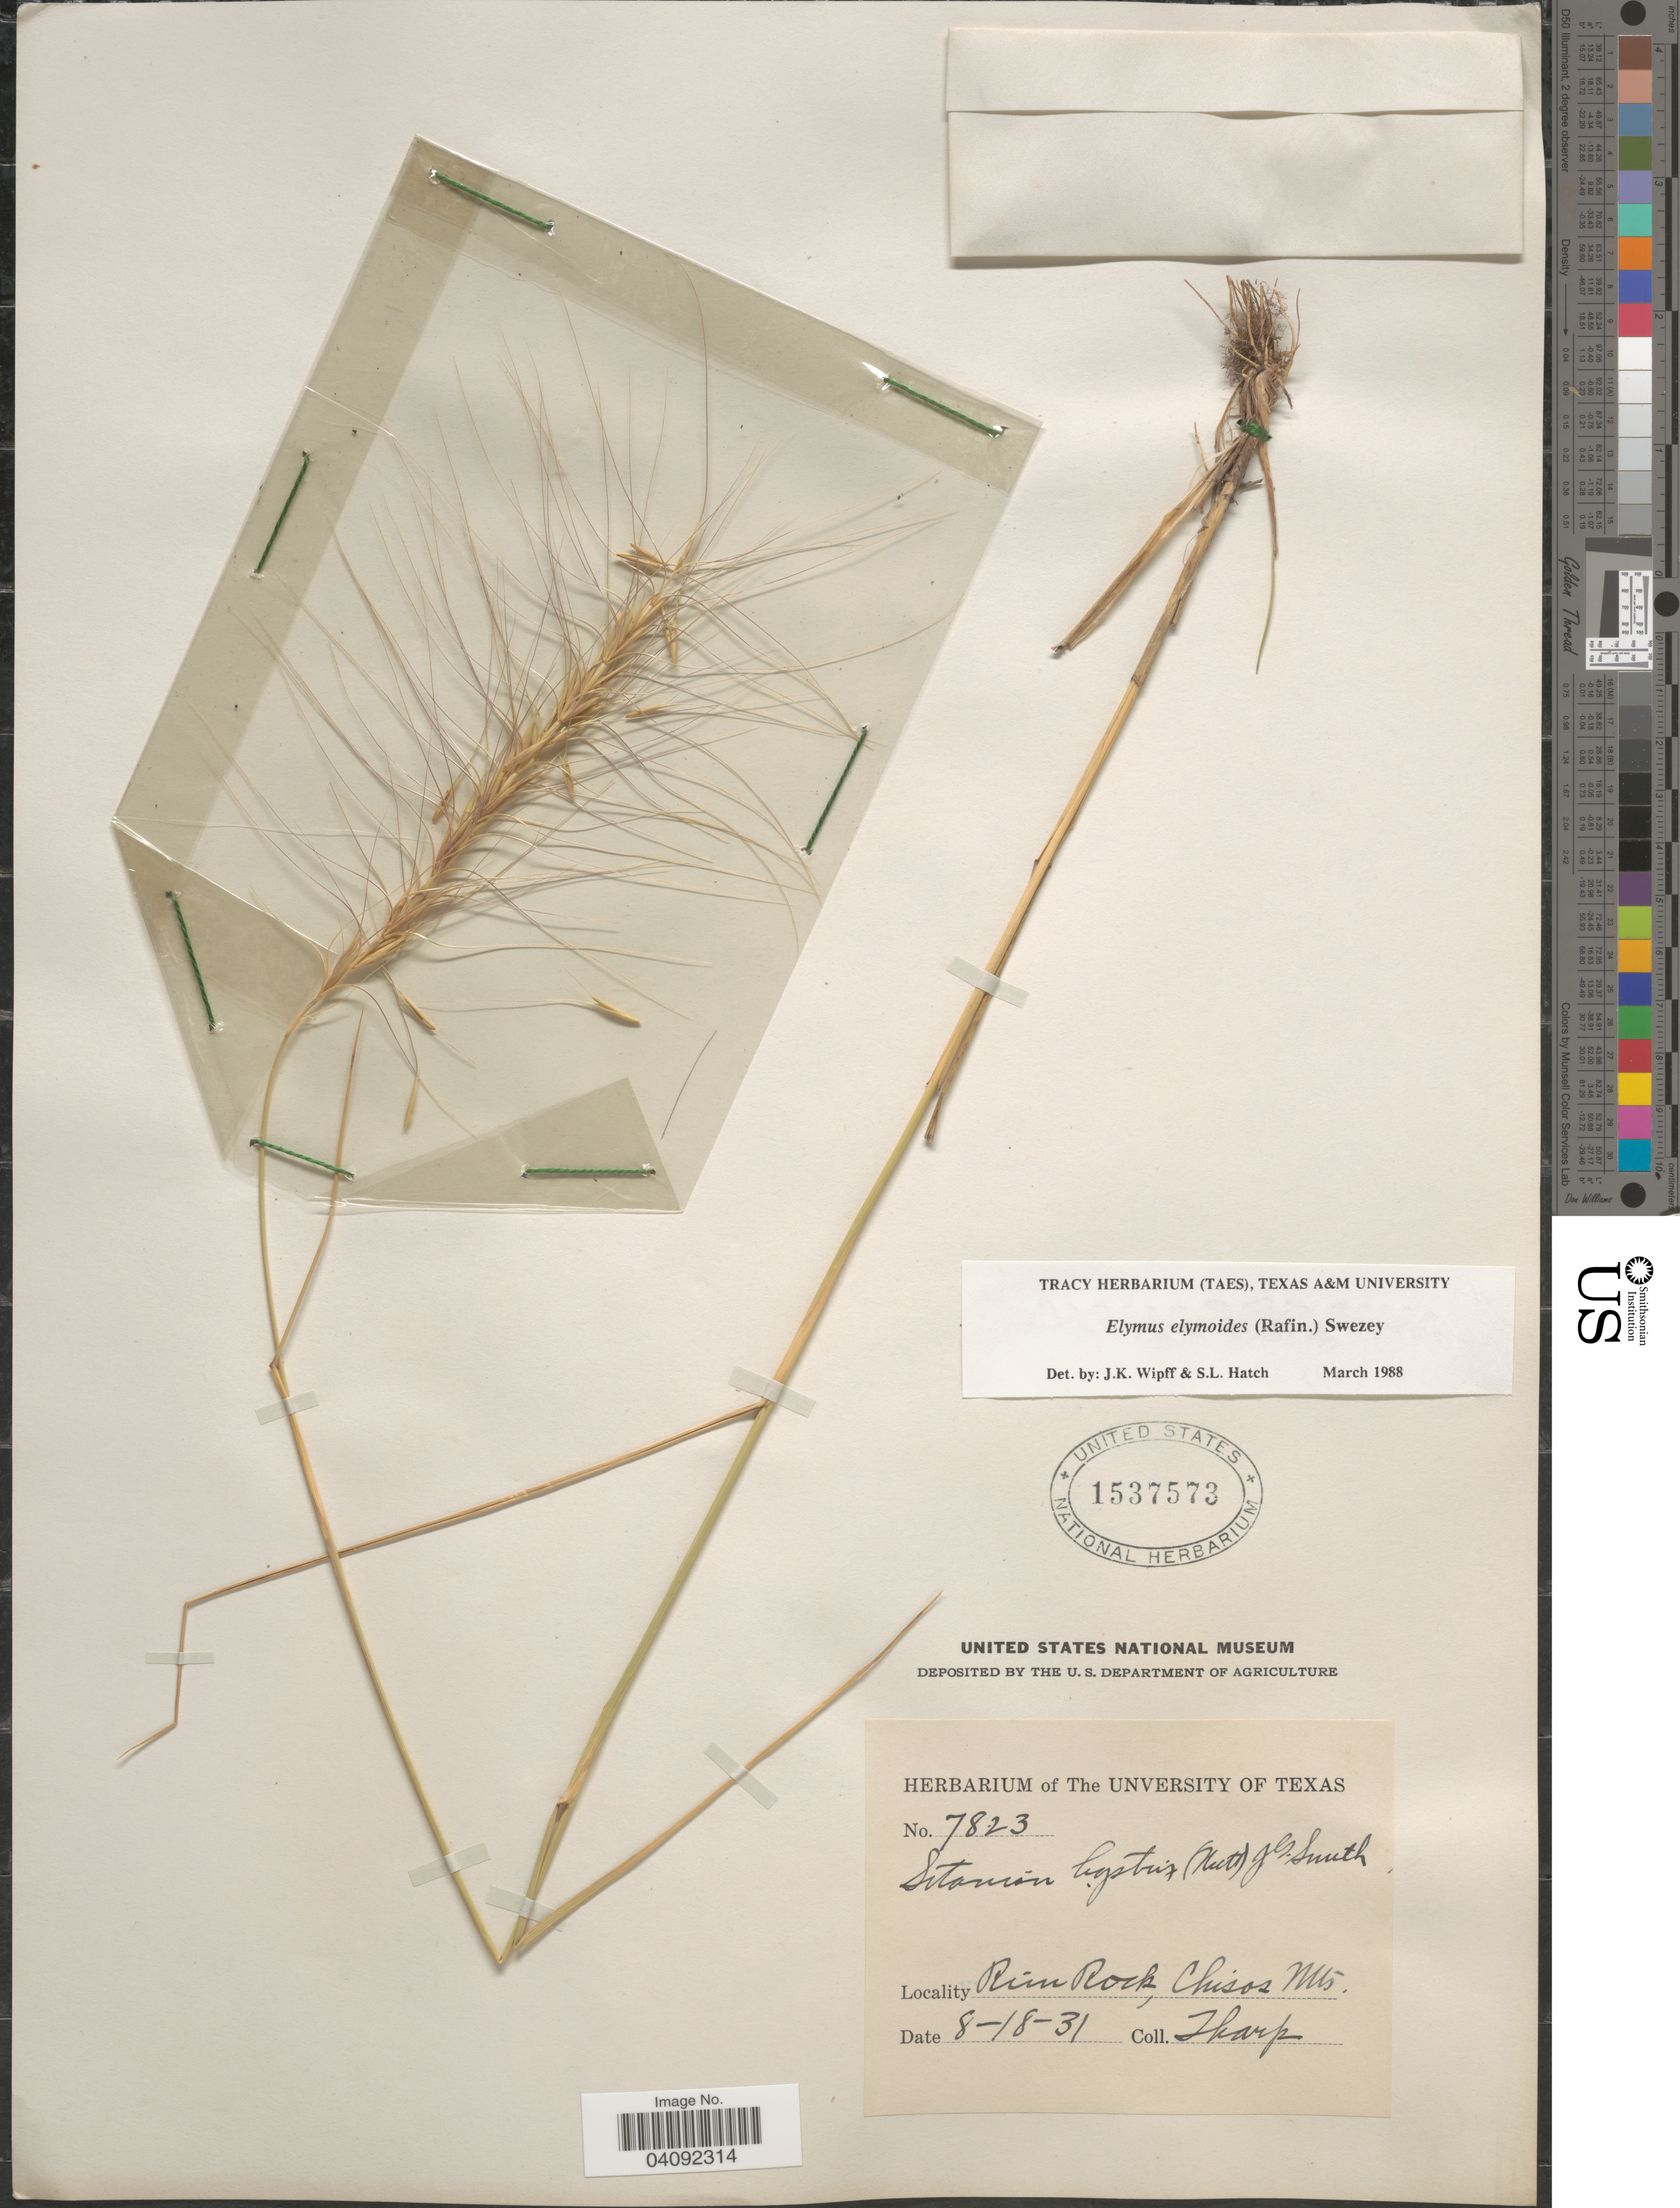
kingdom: Plantae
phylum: Tracheophyta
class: Liliopsida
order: Poales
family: Poaceae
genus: Elymus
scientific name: Elymus elymoides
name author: (Raf.) Swezey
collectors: Tharp, --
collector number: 7823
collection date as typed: Transcribed d/m/y: 18/8/31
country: United States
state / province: Texas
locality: Rim Rock, Chisos Mts.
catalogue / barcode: US 1537573